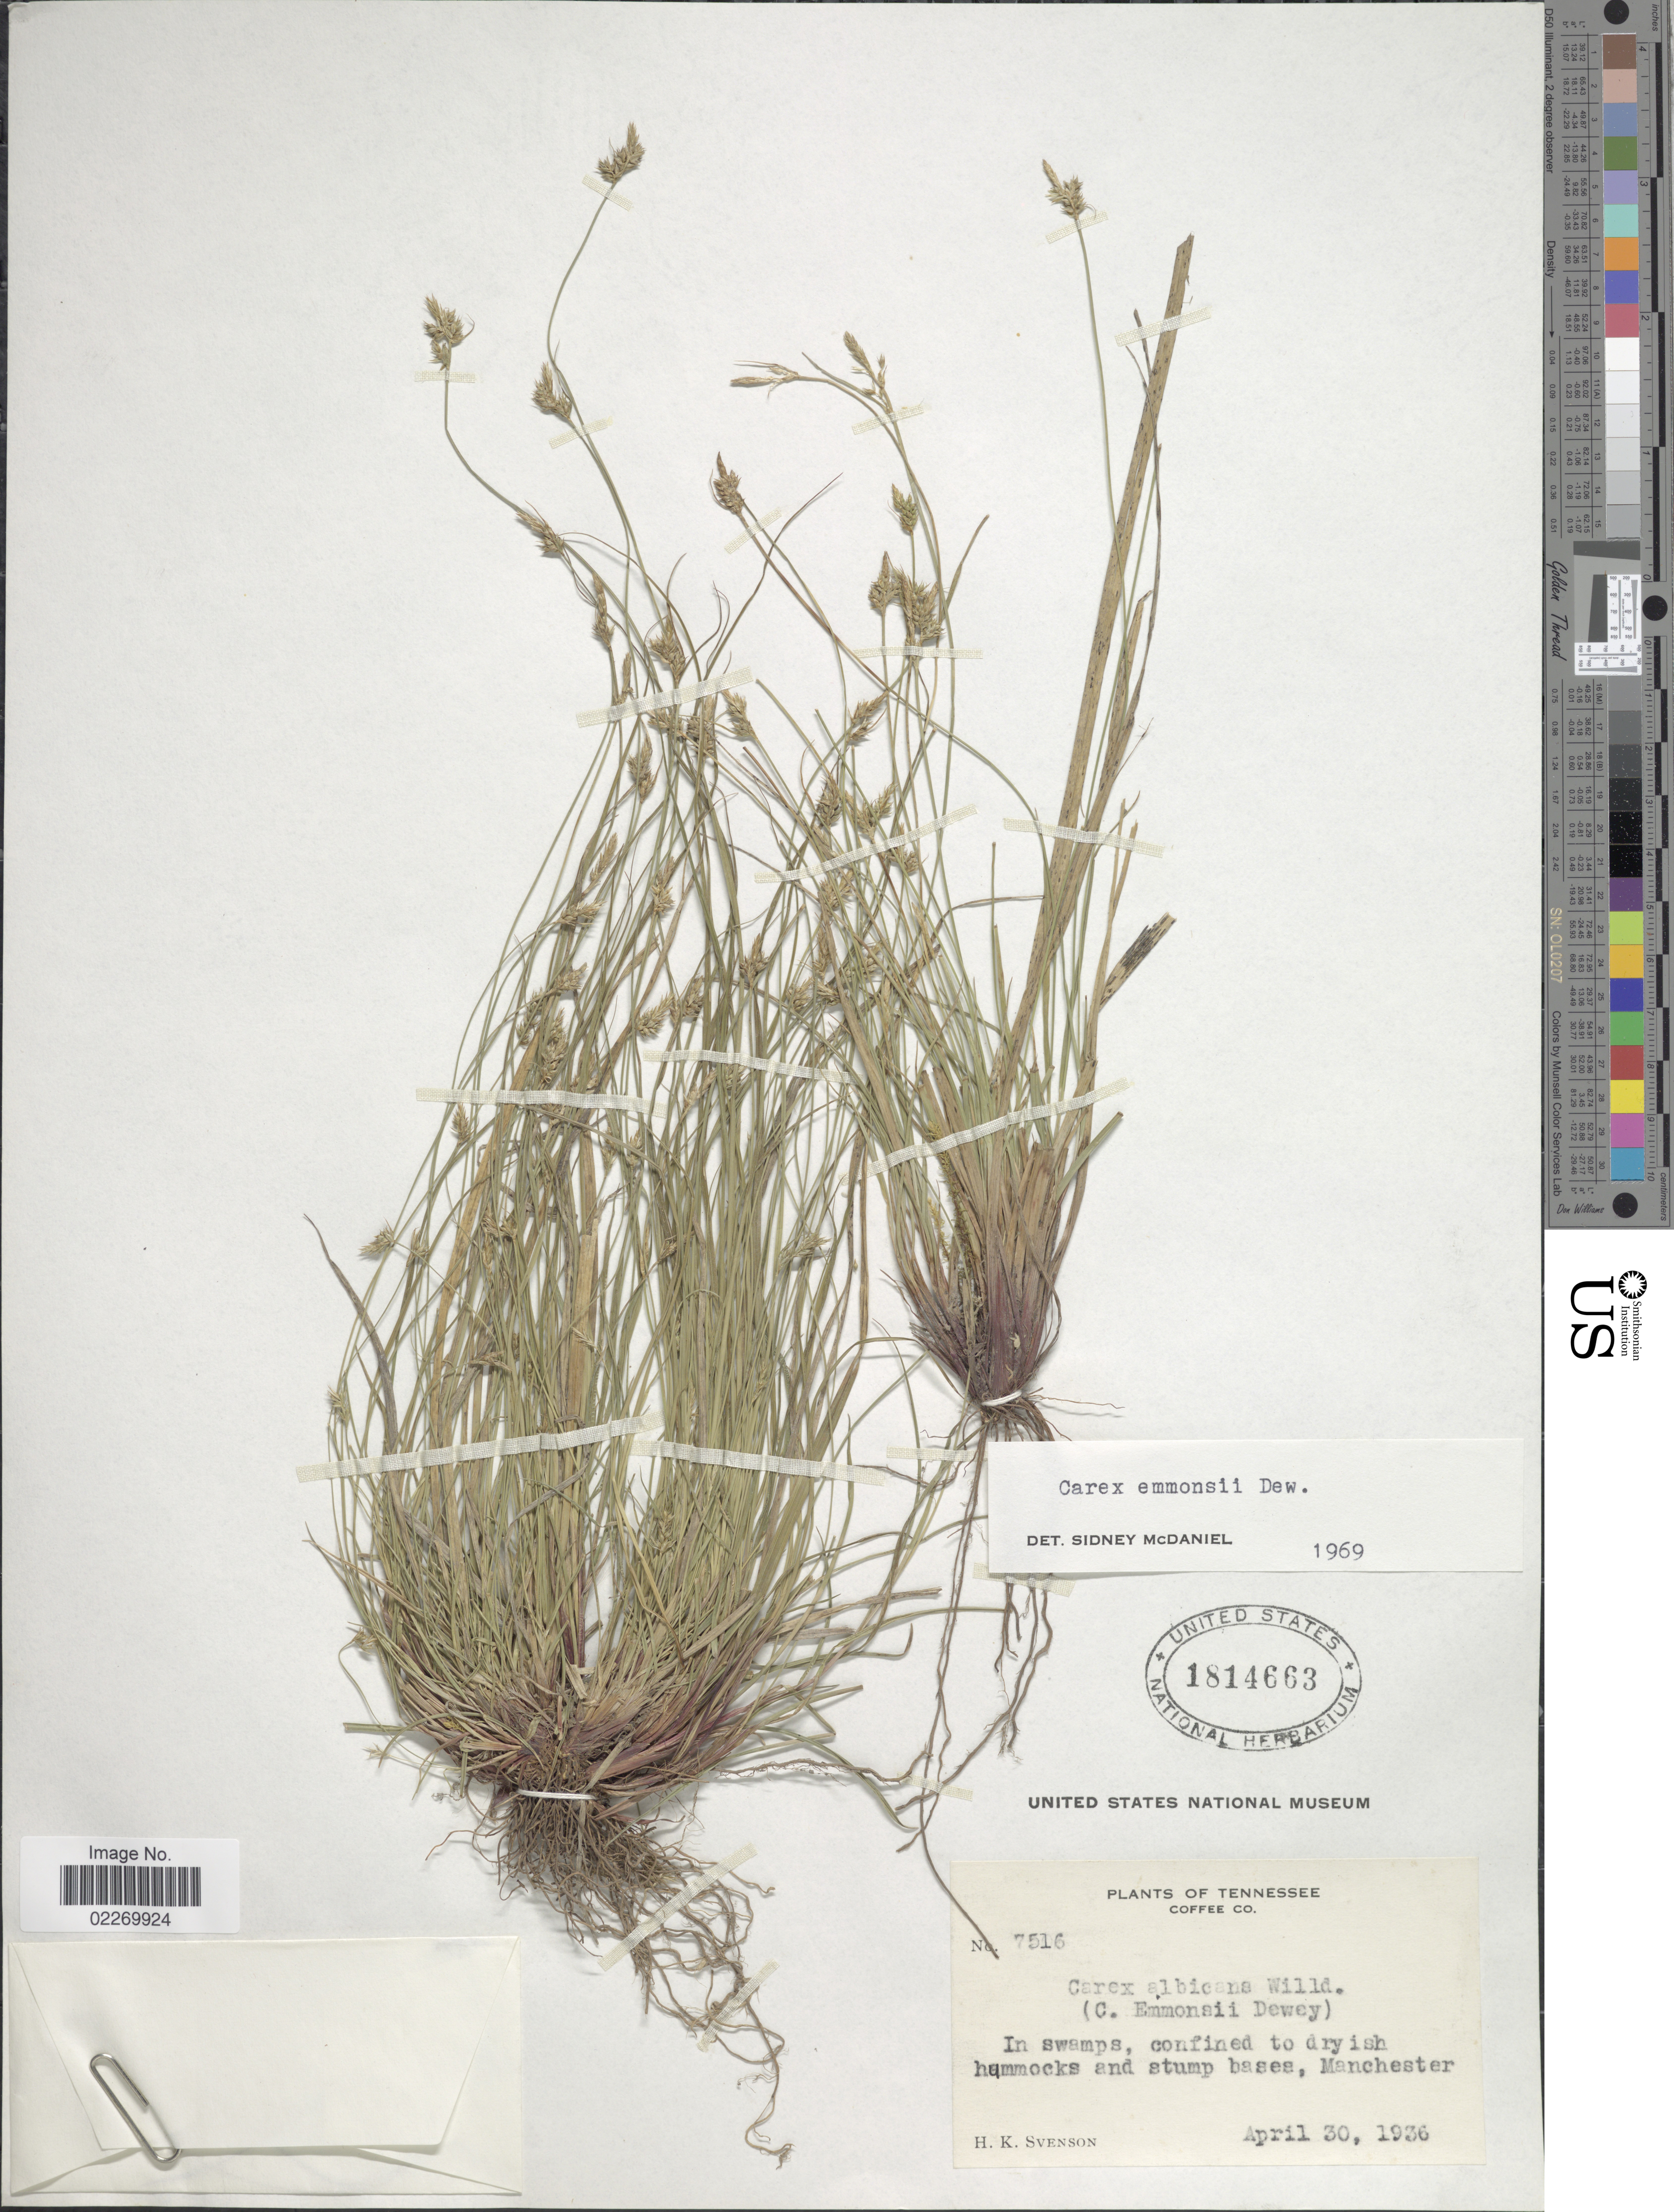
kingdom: Plantae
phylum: Tracheophyta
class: Liliopsida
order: Poales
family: Cyperaceae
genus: Carex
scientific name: Carex emmonsii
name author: Dewey ex Torr.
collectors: H. K. Svenson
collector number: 7516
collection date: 1936-04-30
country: United States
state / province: Tennessee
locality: Coffee Co., Manchester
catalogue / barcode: US 1814663